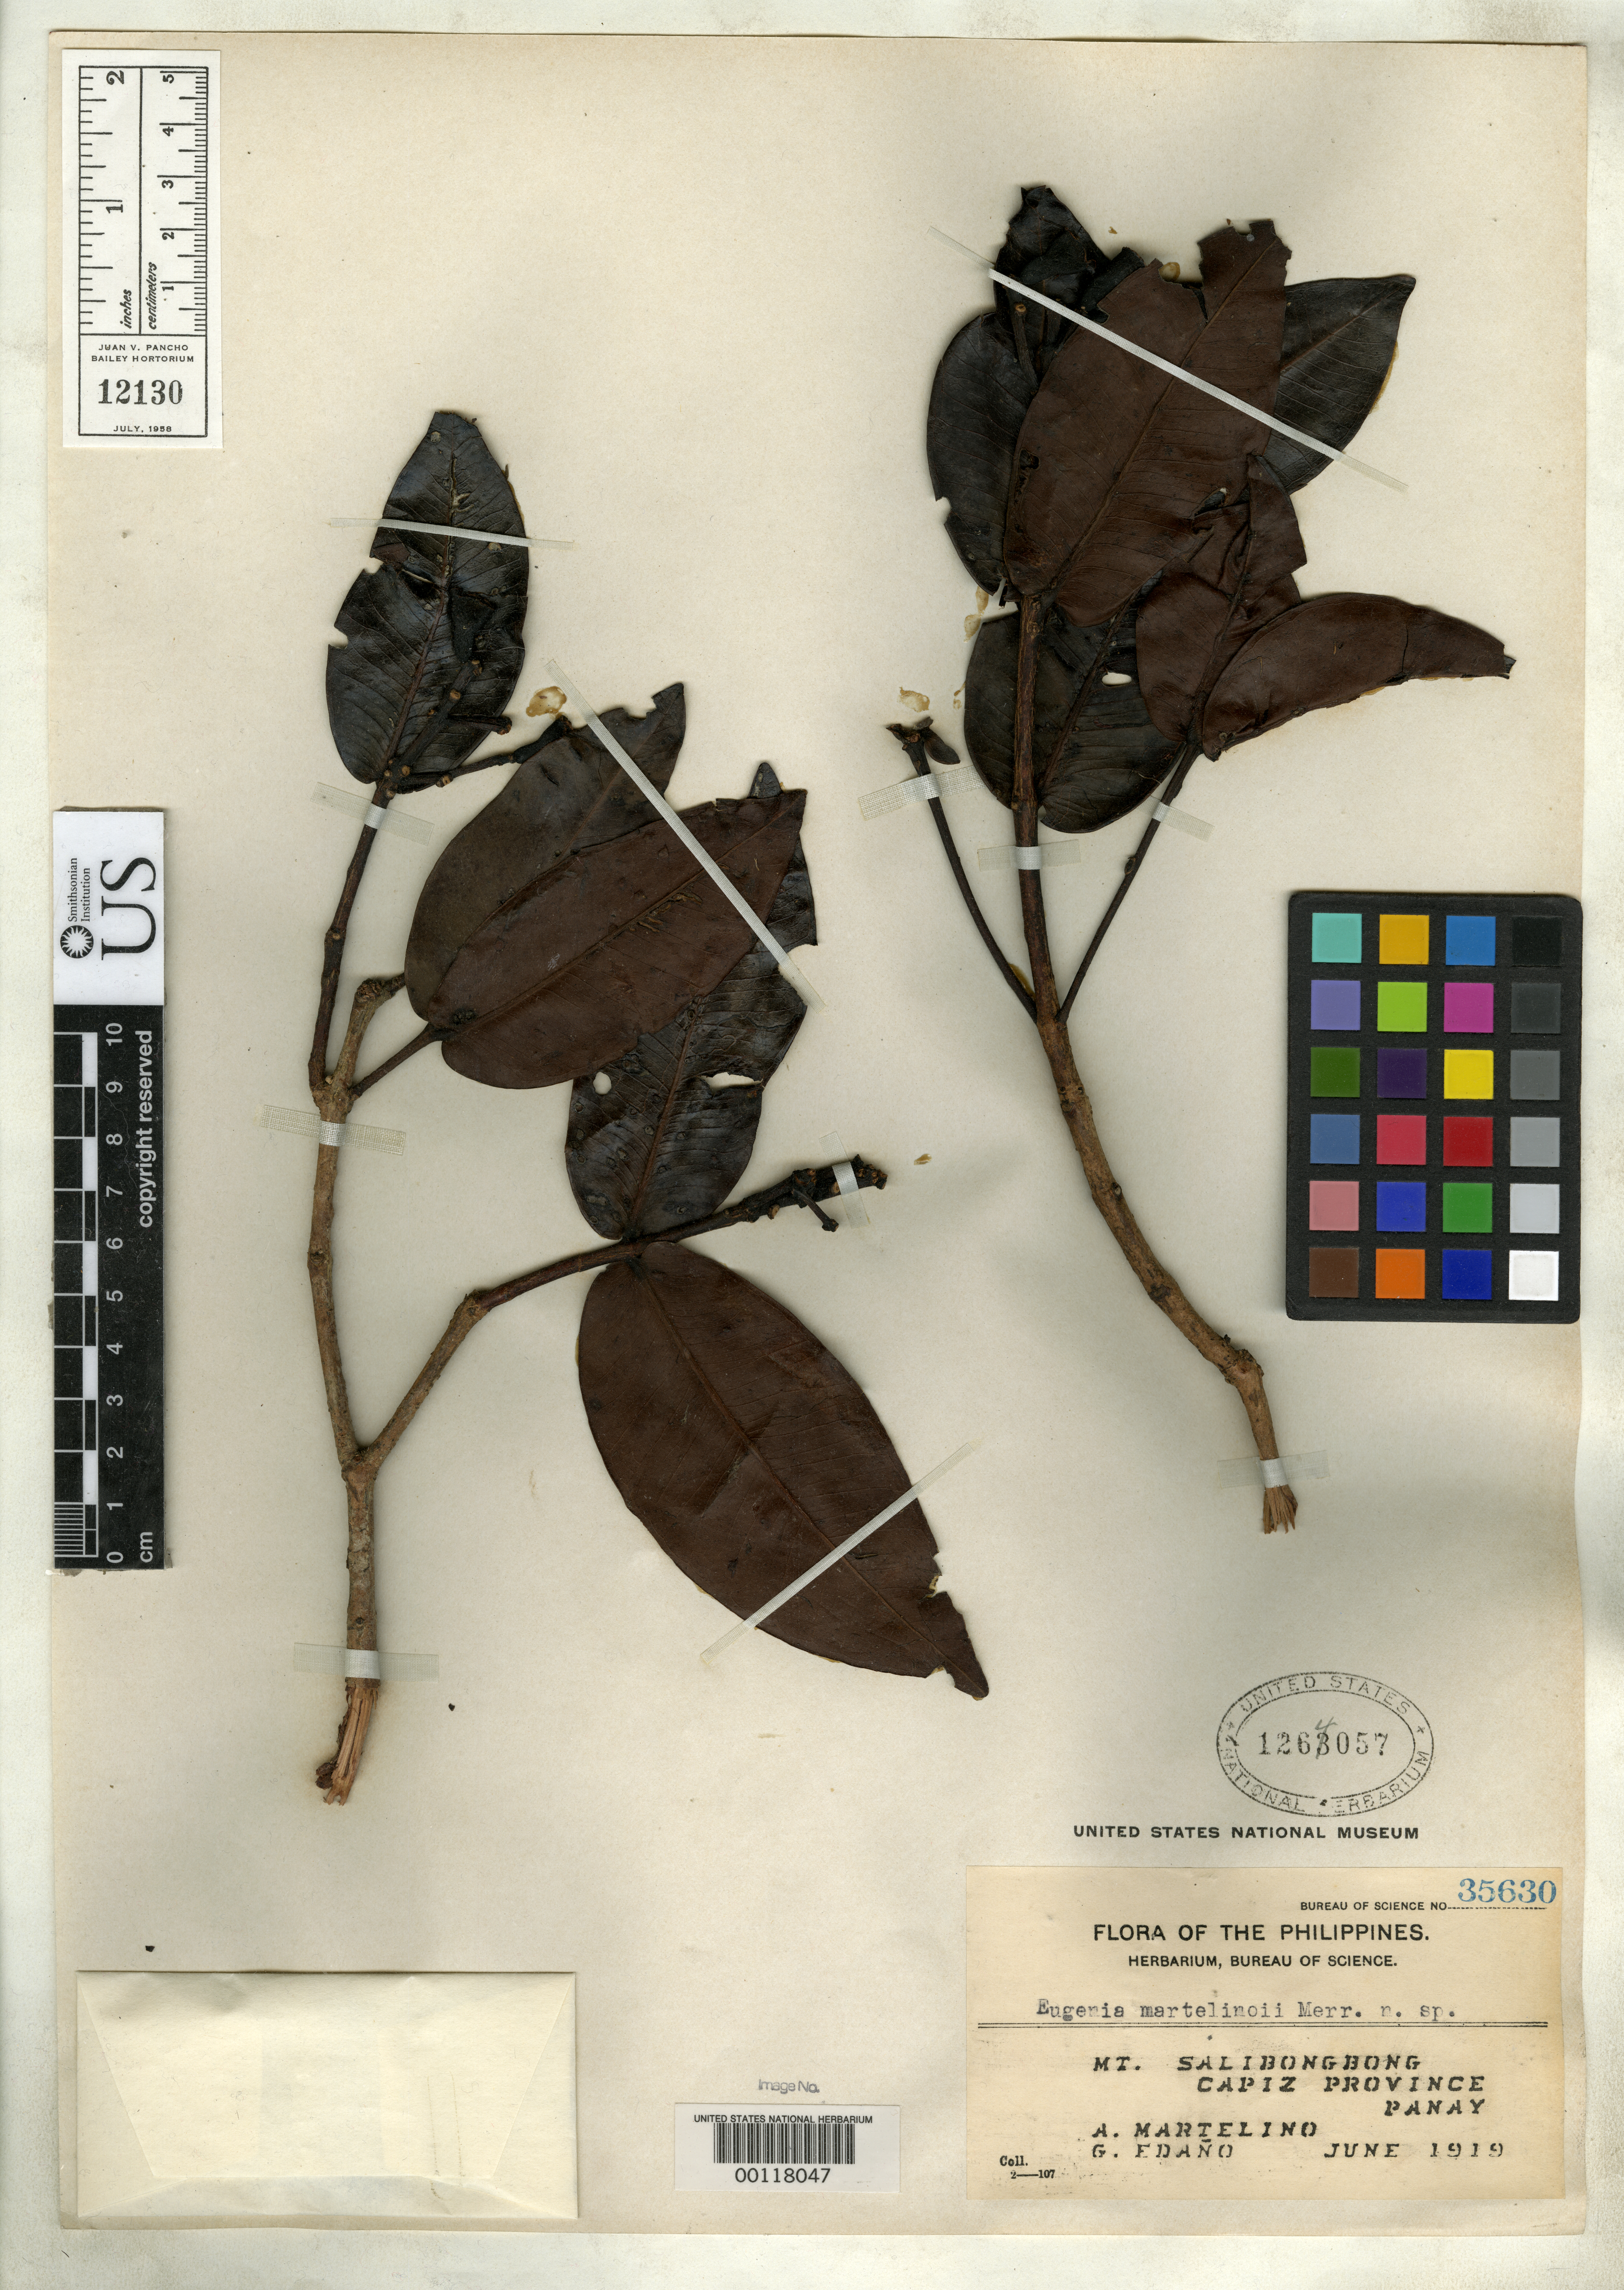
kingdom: Plantae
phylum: Tracheophyta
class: Magnoliopsida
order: Myrtales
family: Myrtaceae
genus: Eugenia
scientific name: Eugenia martelinoii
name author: Merr.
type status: Isotype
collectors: A. Martelino & G. E. Edaño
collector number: Bur. Sci. 35630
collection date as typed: Jun 1919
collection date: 1919-06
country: Philippines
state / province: Western Visayas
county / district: Capiz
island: Panay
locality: Mt. Salibongbong.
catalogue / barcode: US 1264057